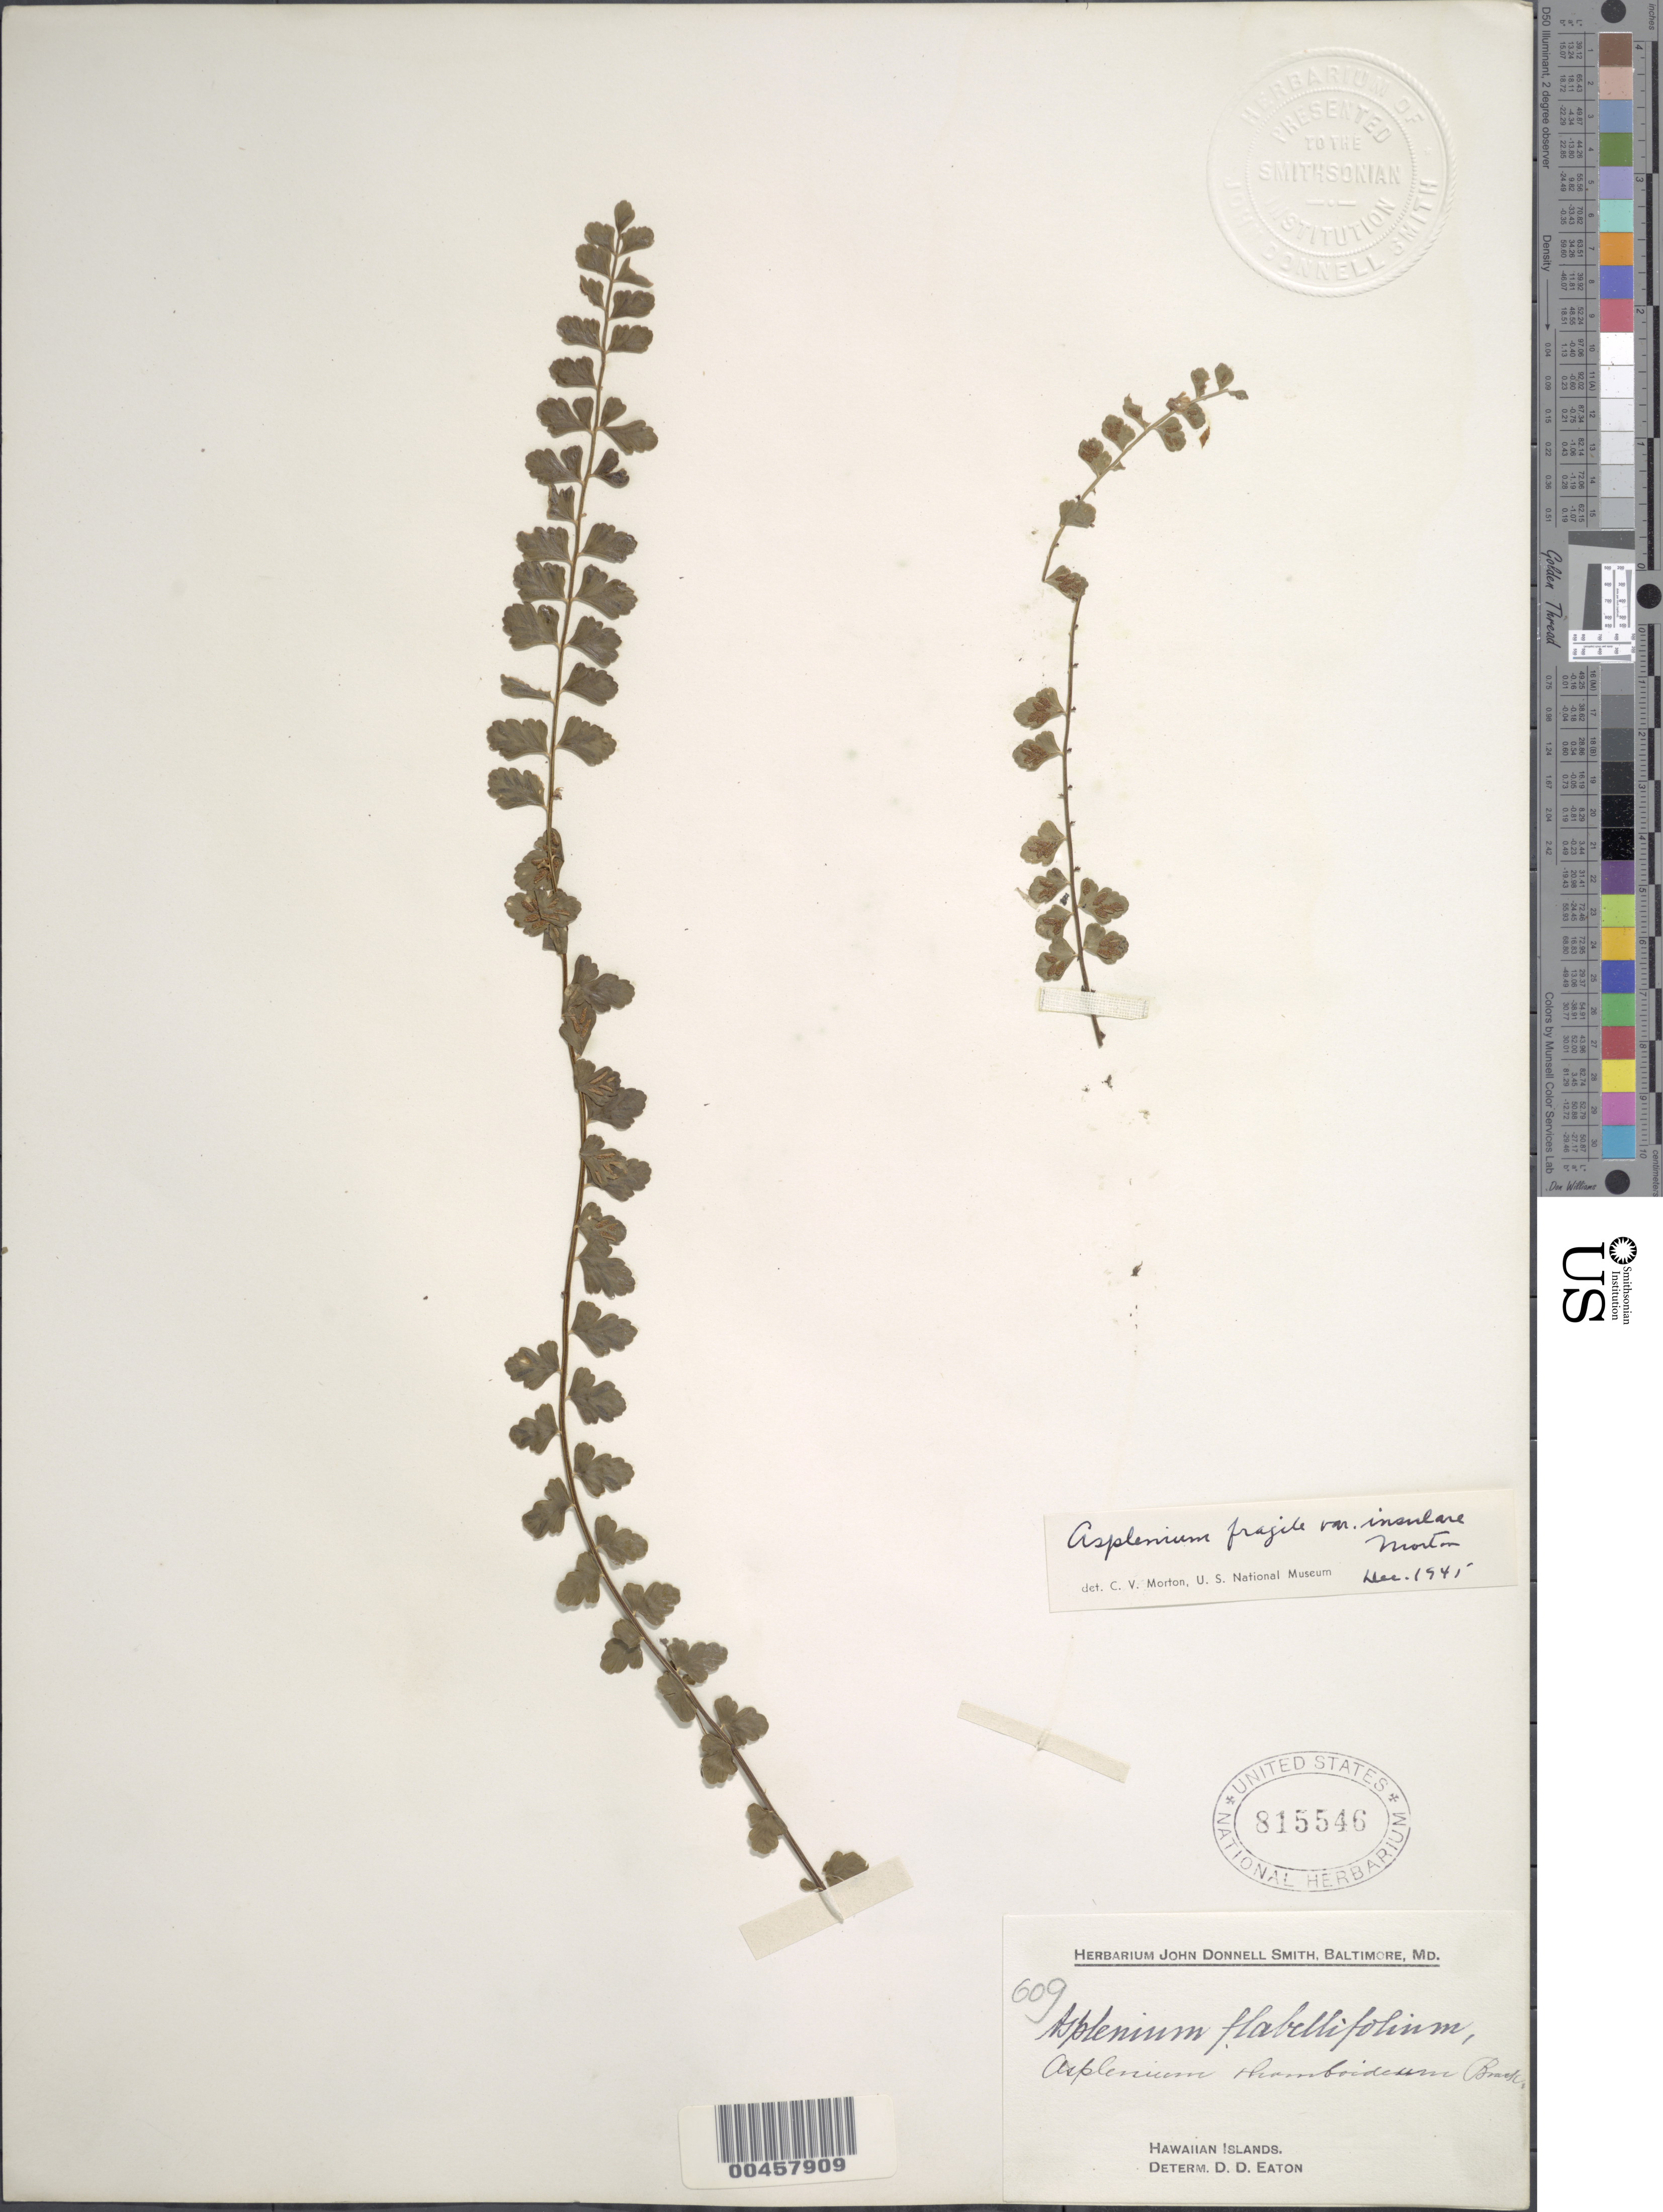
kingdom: Plantae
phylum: Tracheophyta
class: Polypodiopsida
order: Polypodiales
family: Aspleniaceae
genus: Asplenium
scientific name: Asplenium peruvianum var. insulare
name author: (C.V. Morton) D.D. Palmer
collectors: J. Donnell Smith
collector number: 609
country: United States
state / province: Hawaii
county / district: Hawaii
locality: hawaiian Islands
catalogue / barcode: US 815546